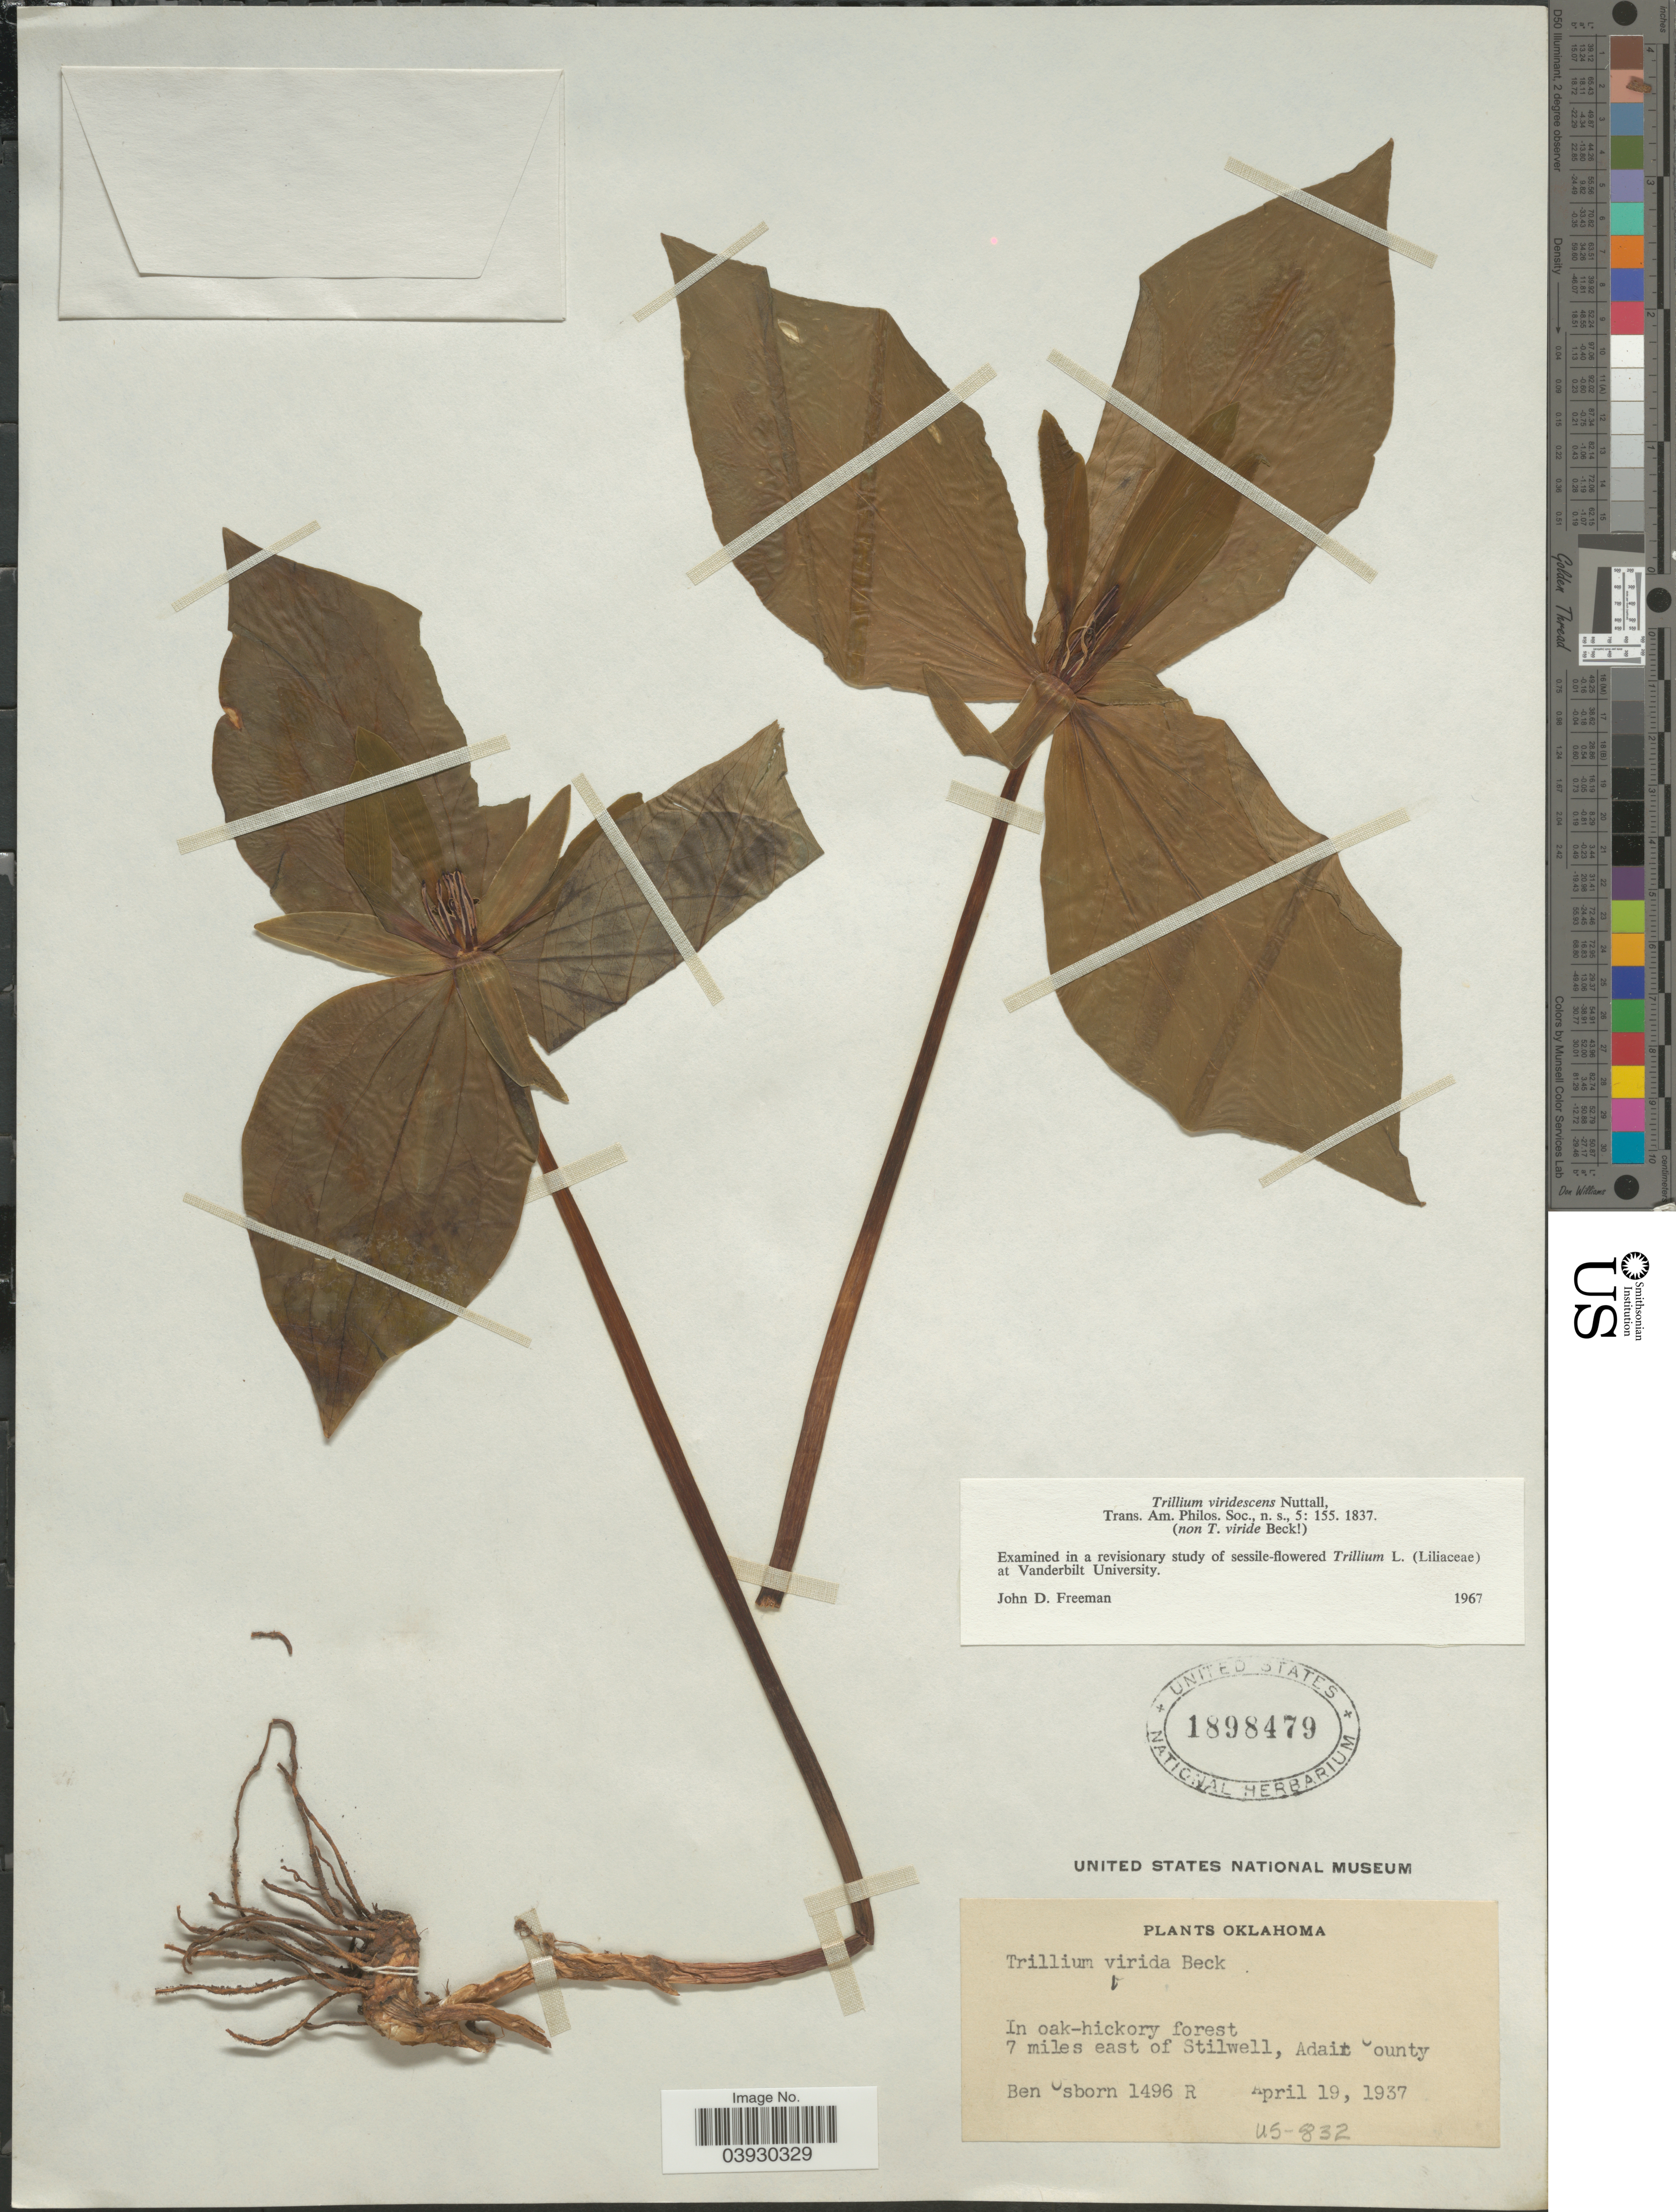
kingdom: Plantae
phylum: Tracheophyta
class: Liliopsida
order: Liliales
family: Melanthiaceae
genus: Trillium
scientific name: Trillium viridescens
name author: Nutt.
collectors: B. Osborn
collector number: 1496R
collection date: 1937-04-19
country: United States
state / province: Oklahoma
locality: In oak-hickory forest 7 miles east of Stilwell, Adait County.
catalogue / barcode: US 1898479